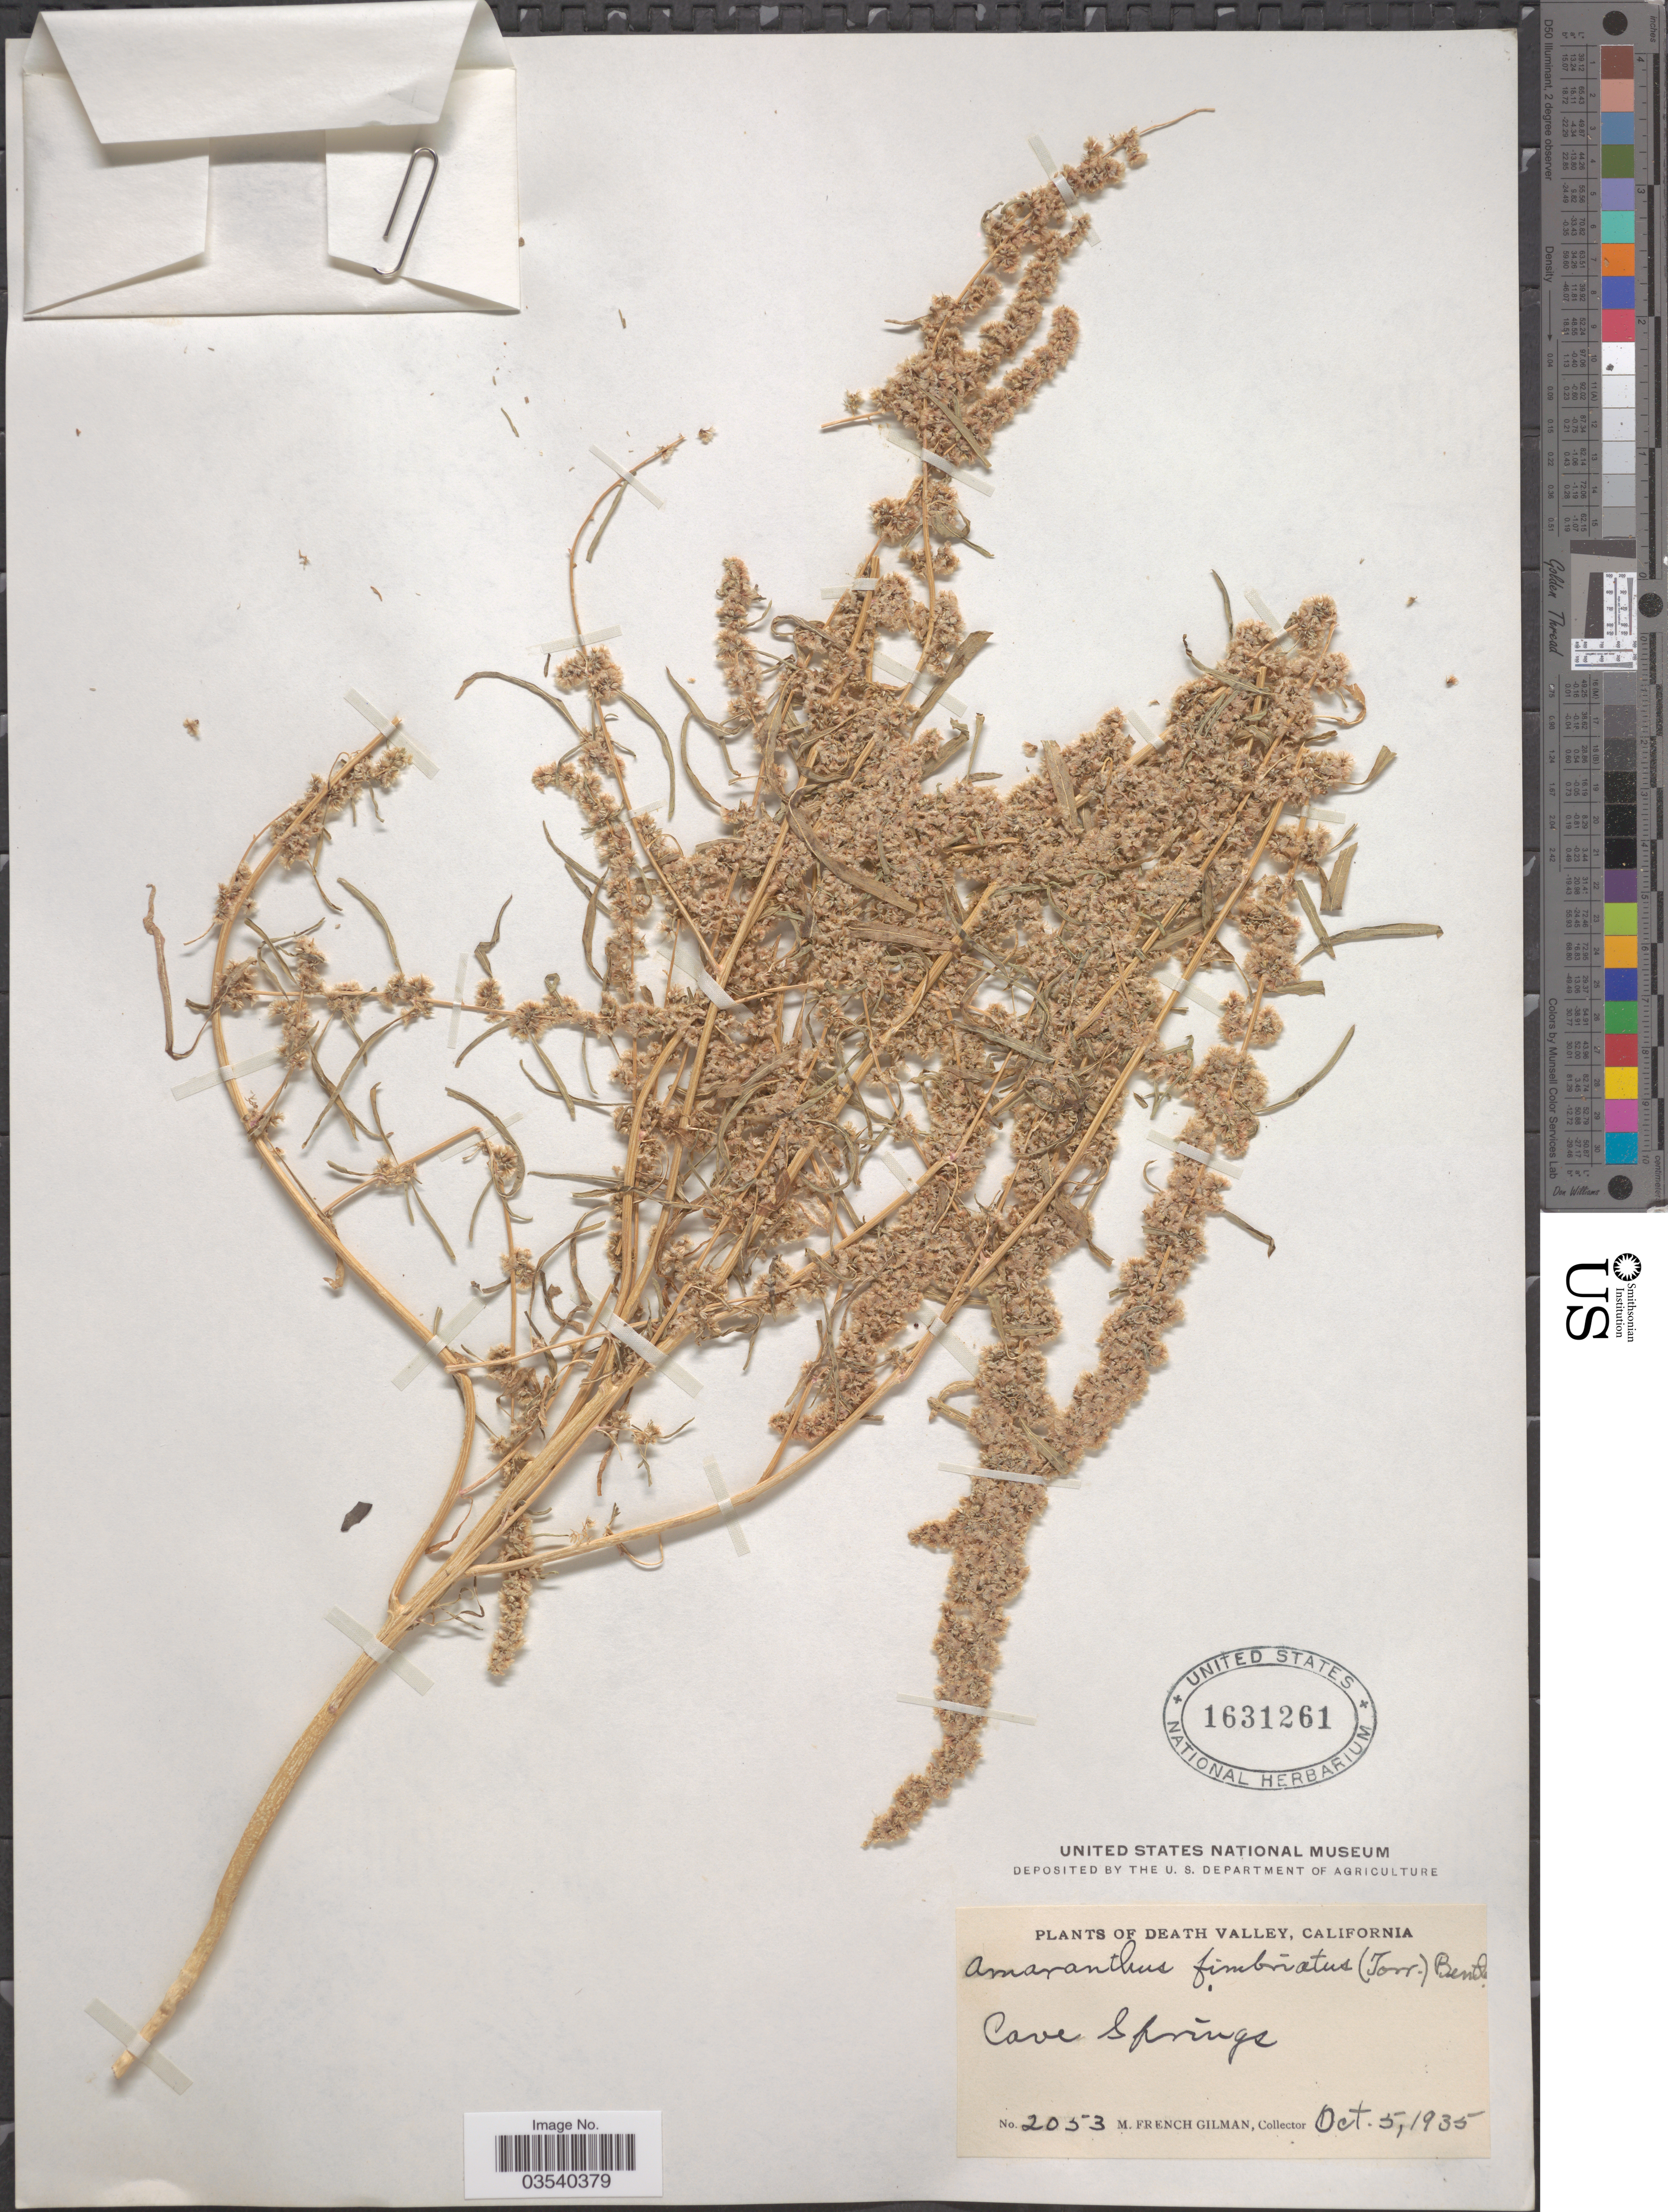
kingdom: Plantae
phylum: Tracheophyta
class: Magnoliopsida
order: Caryophyllales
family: Amaranthaceae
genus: Amaranthus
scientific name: Amaranthus fimbriatus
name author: (Torr.) Benth. ex S. Watson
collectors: M. F. Gilman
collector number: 2053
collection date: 1935-10-05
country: United States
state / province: California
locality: Death Valley, Cave Springs.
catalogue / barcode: US 1631261